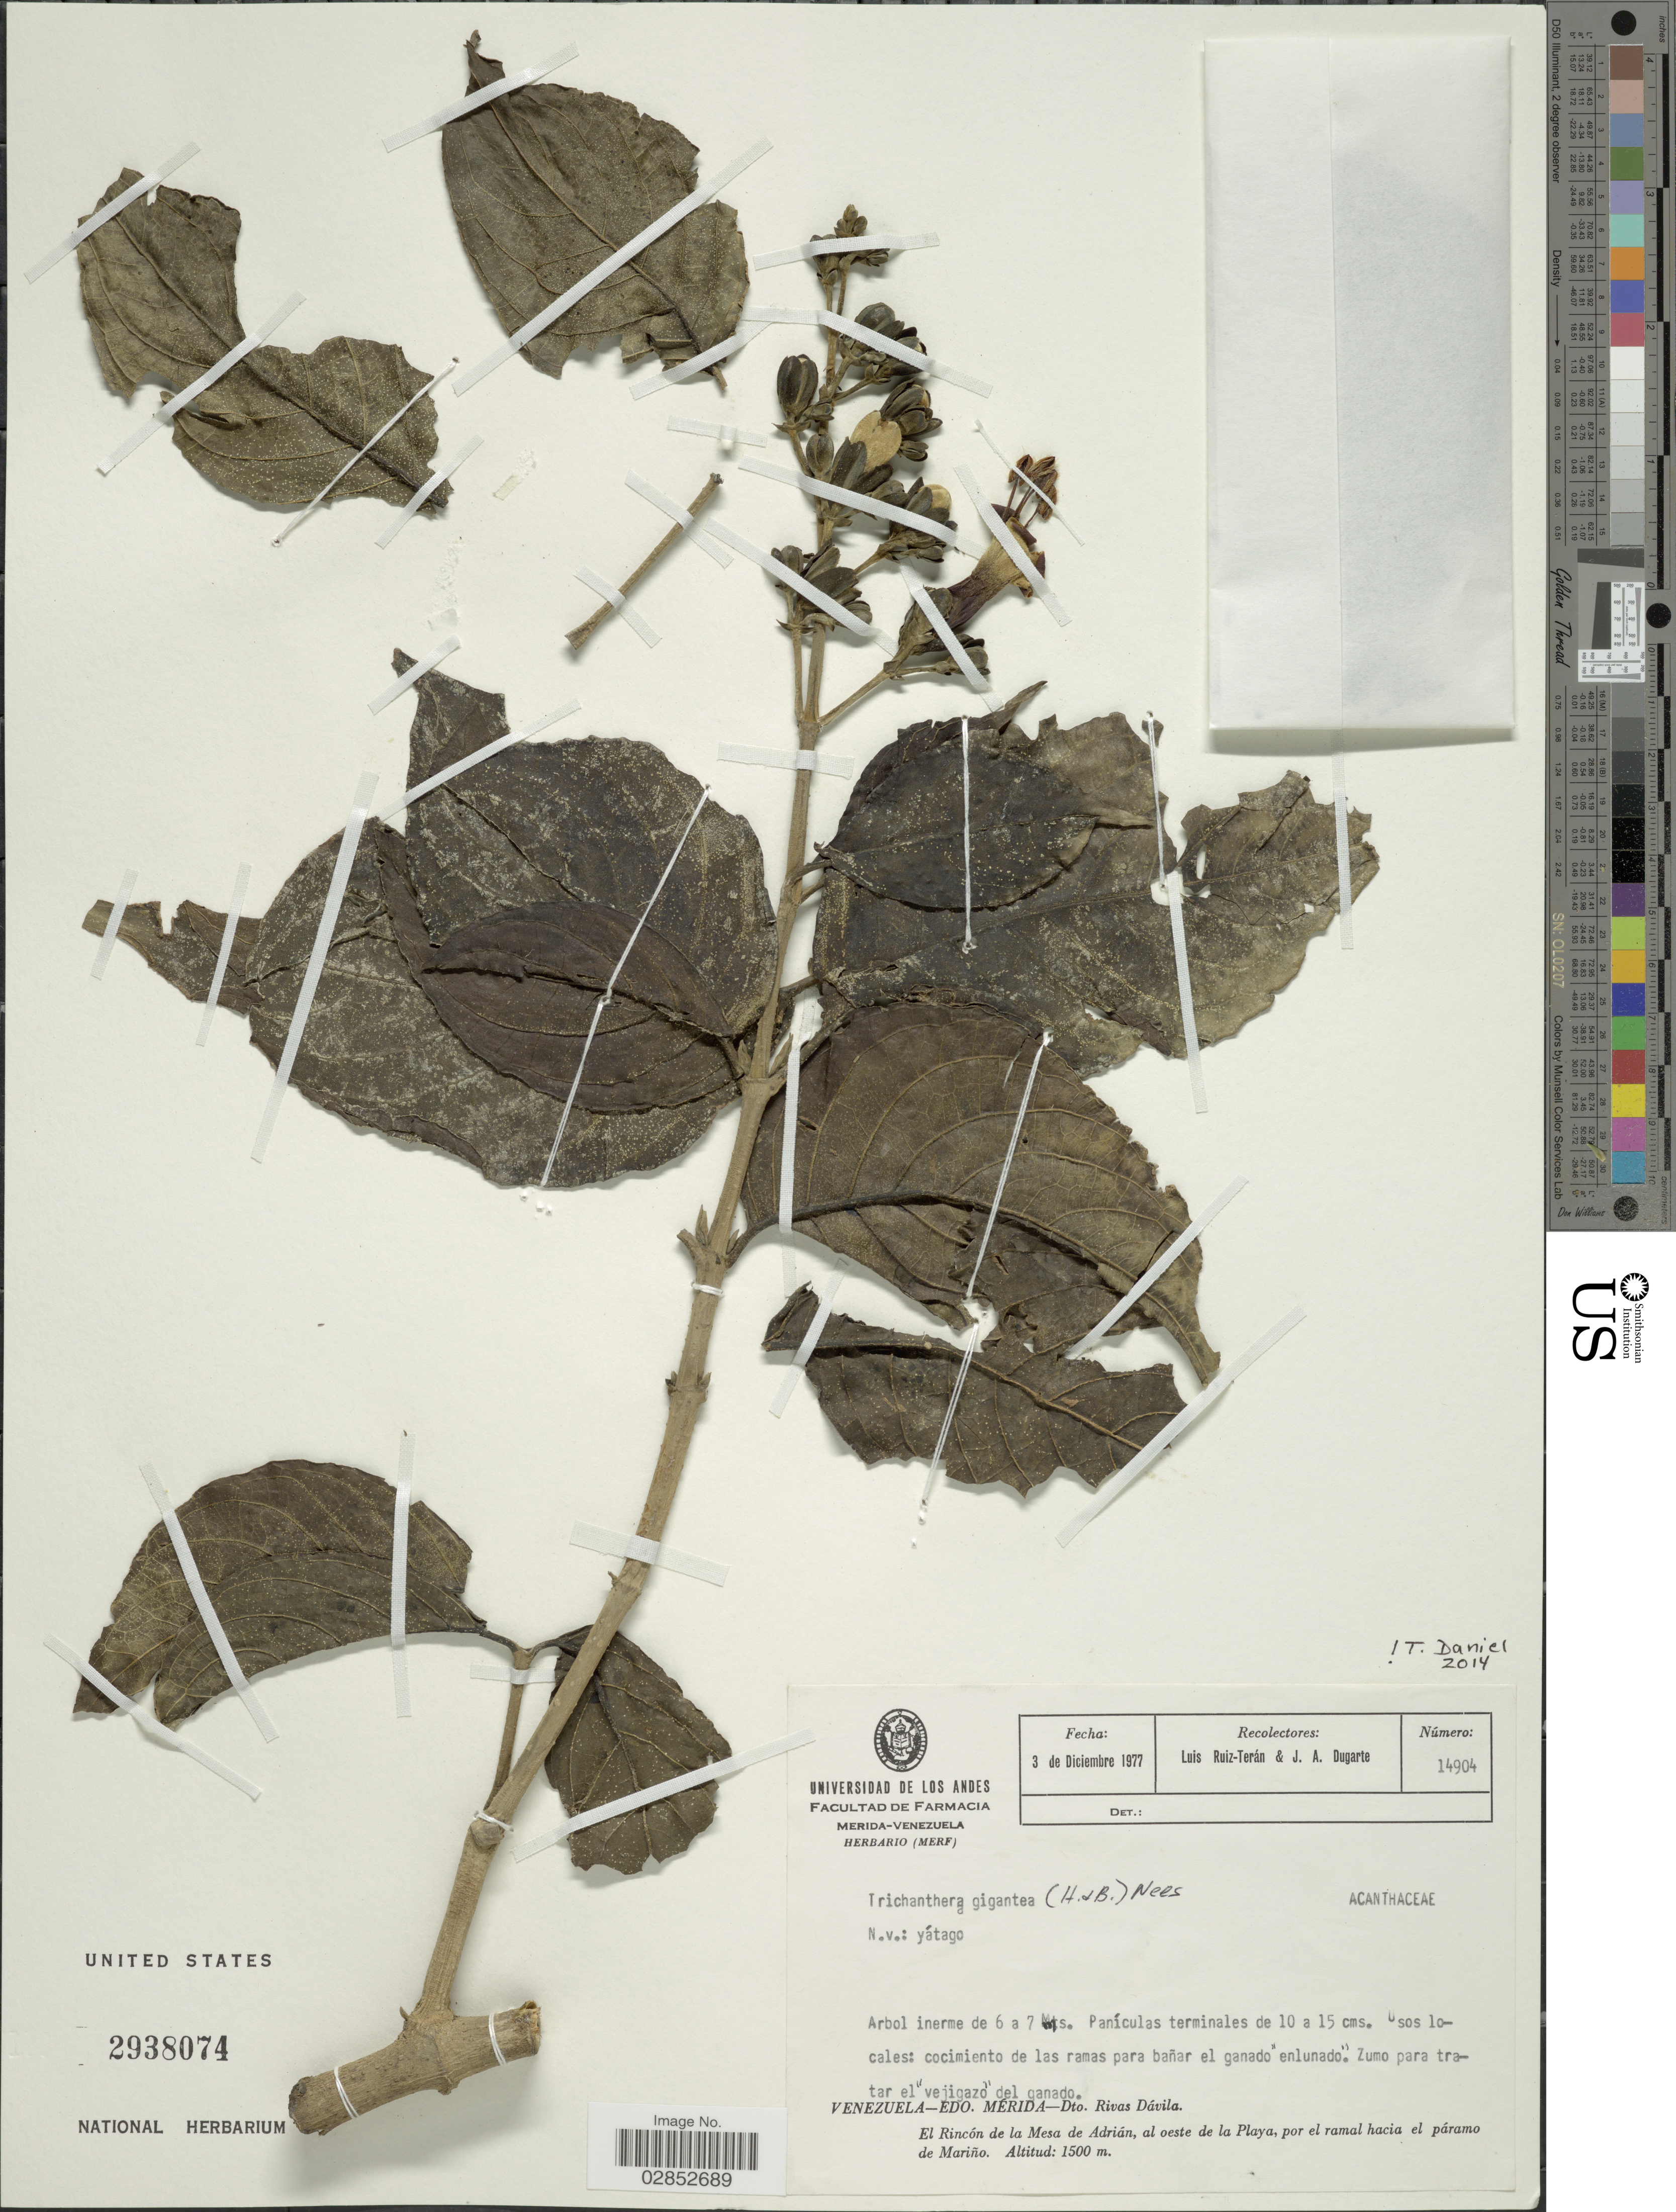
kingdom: Plantae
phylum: Tracheophyta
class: Magnoliopsida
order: Lamiales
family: Acanthaceae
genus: Trichanthera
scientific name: Trichanthera gigantea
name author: (Bonpl.) Nees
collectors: L. E. Ruíz-Terán & J. Dugarte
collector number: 14904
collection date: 1977-12-03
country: Venezuela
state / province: Mérida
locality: Dto. Rivas Dávila, El Rincón de la Mesa de Adrián, al oeste de la Playa, por el ramal hacia el páramo de Mariño.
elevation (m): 1500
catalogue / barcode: US 2938074